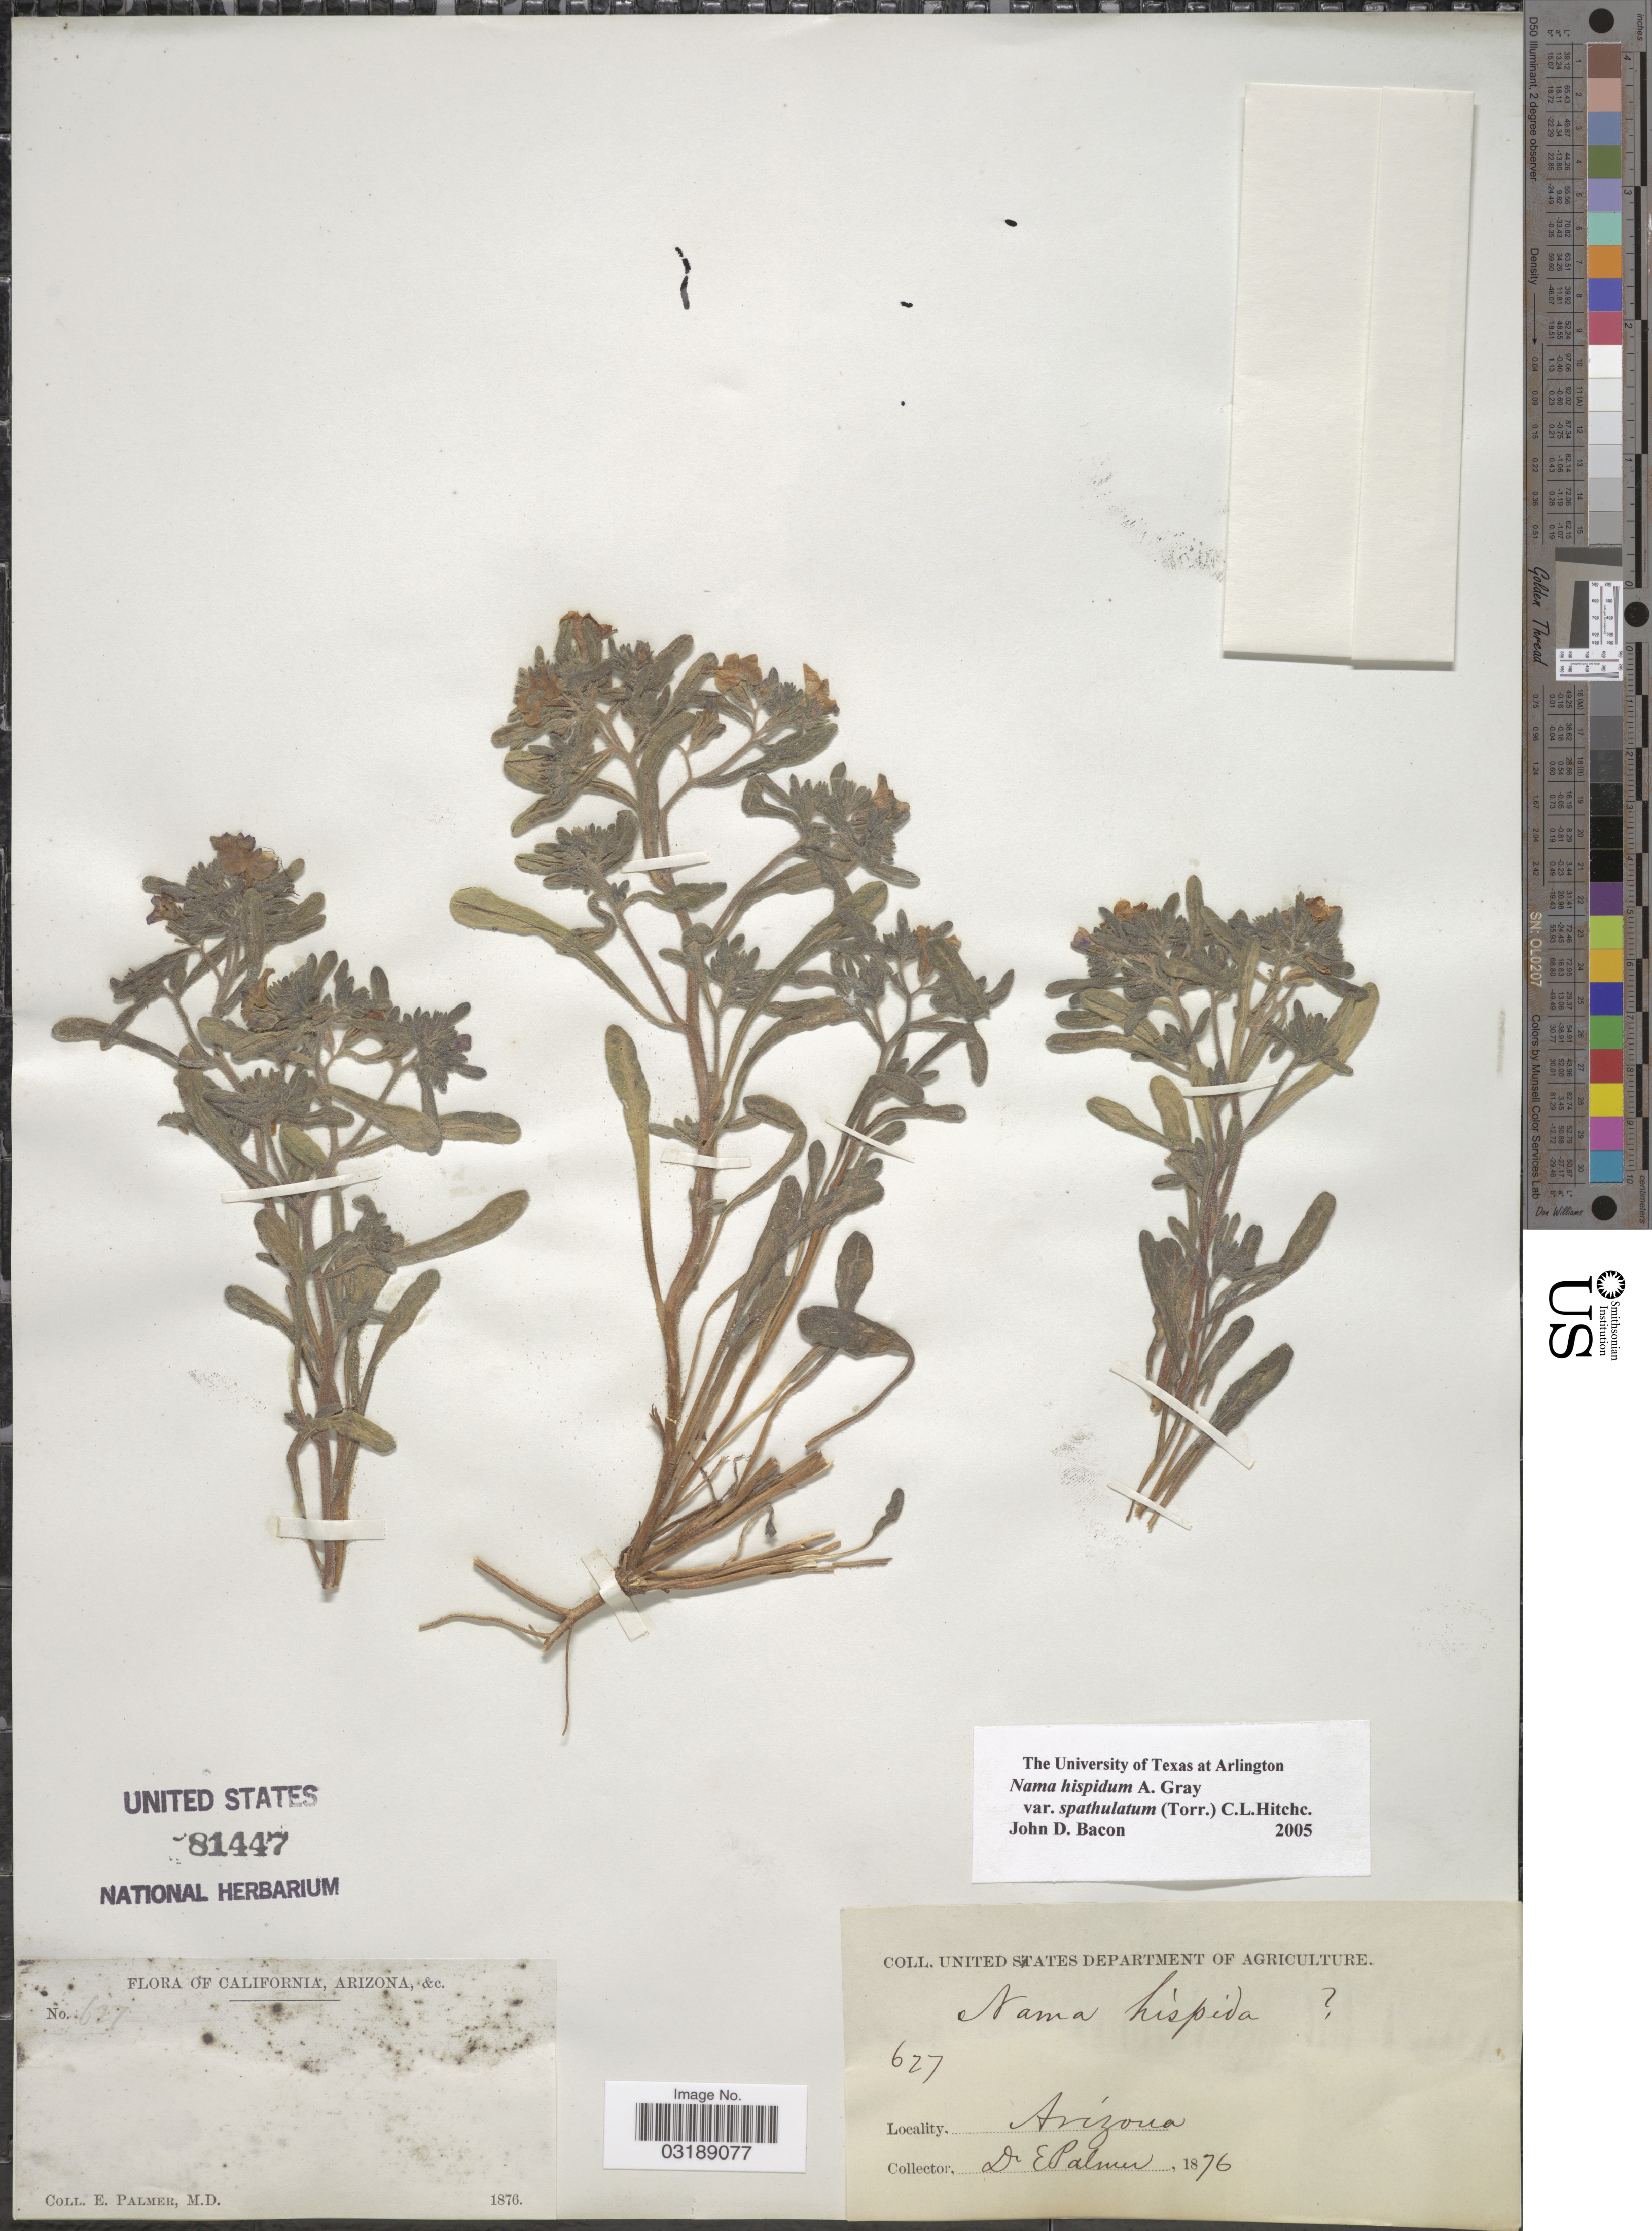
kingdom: Plantae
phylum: Tracheophyta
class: Magnoliopsida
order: Boraginales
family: Namaceae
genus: Nama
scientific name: Nama hispida var. spathulatum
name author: (Torr.) C.L. Hitchc.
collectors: E. Palmer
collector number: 627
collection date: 1876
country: United States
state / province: Arizona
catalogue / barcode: US 81447